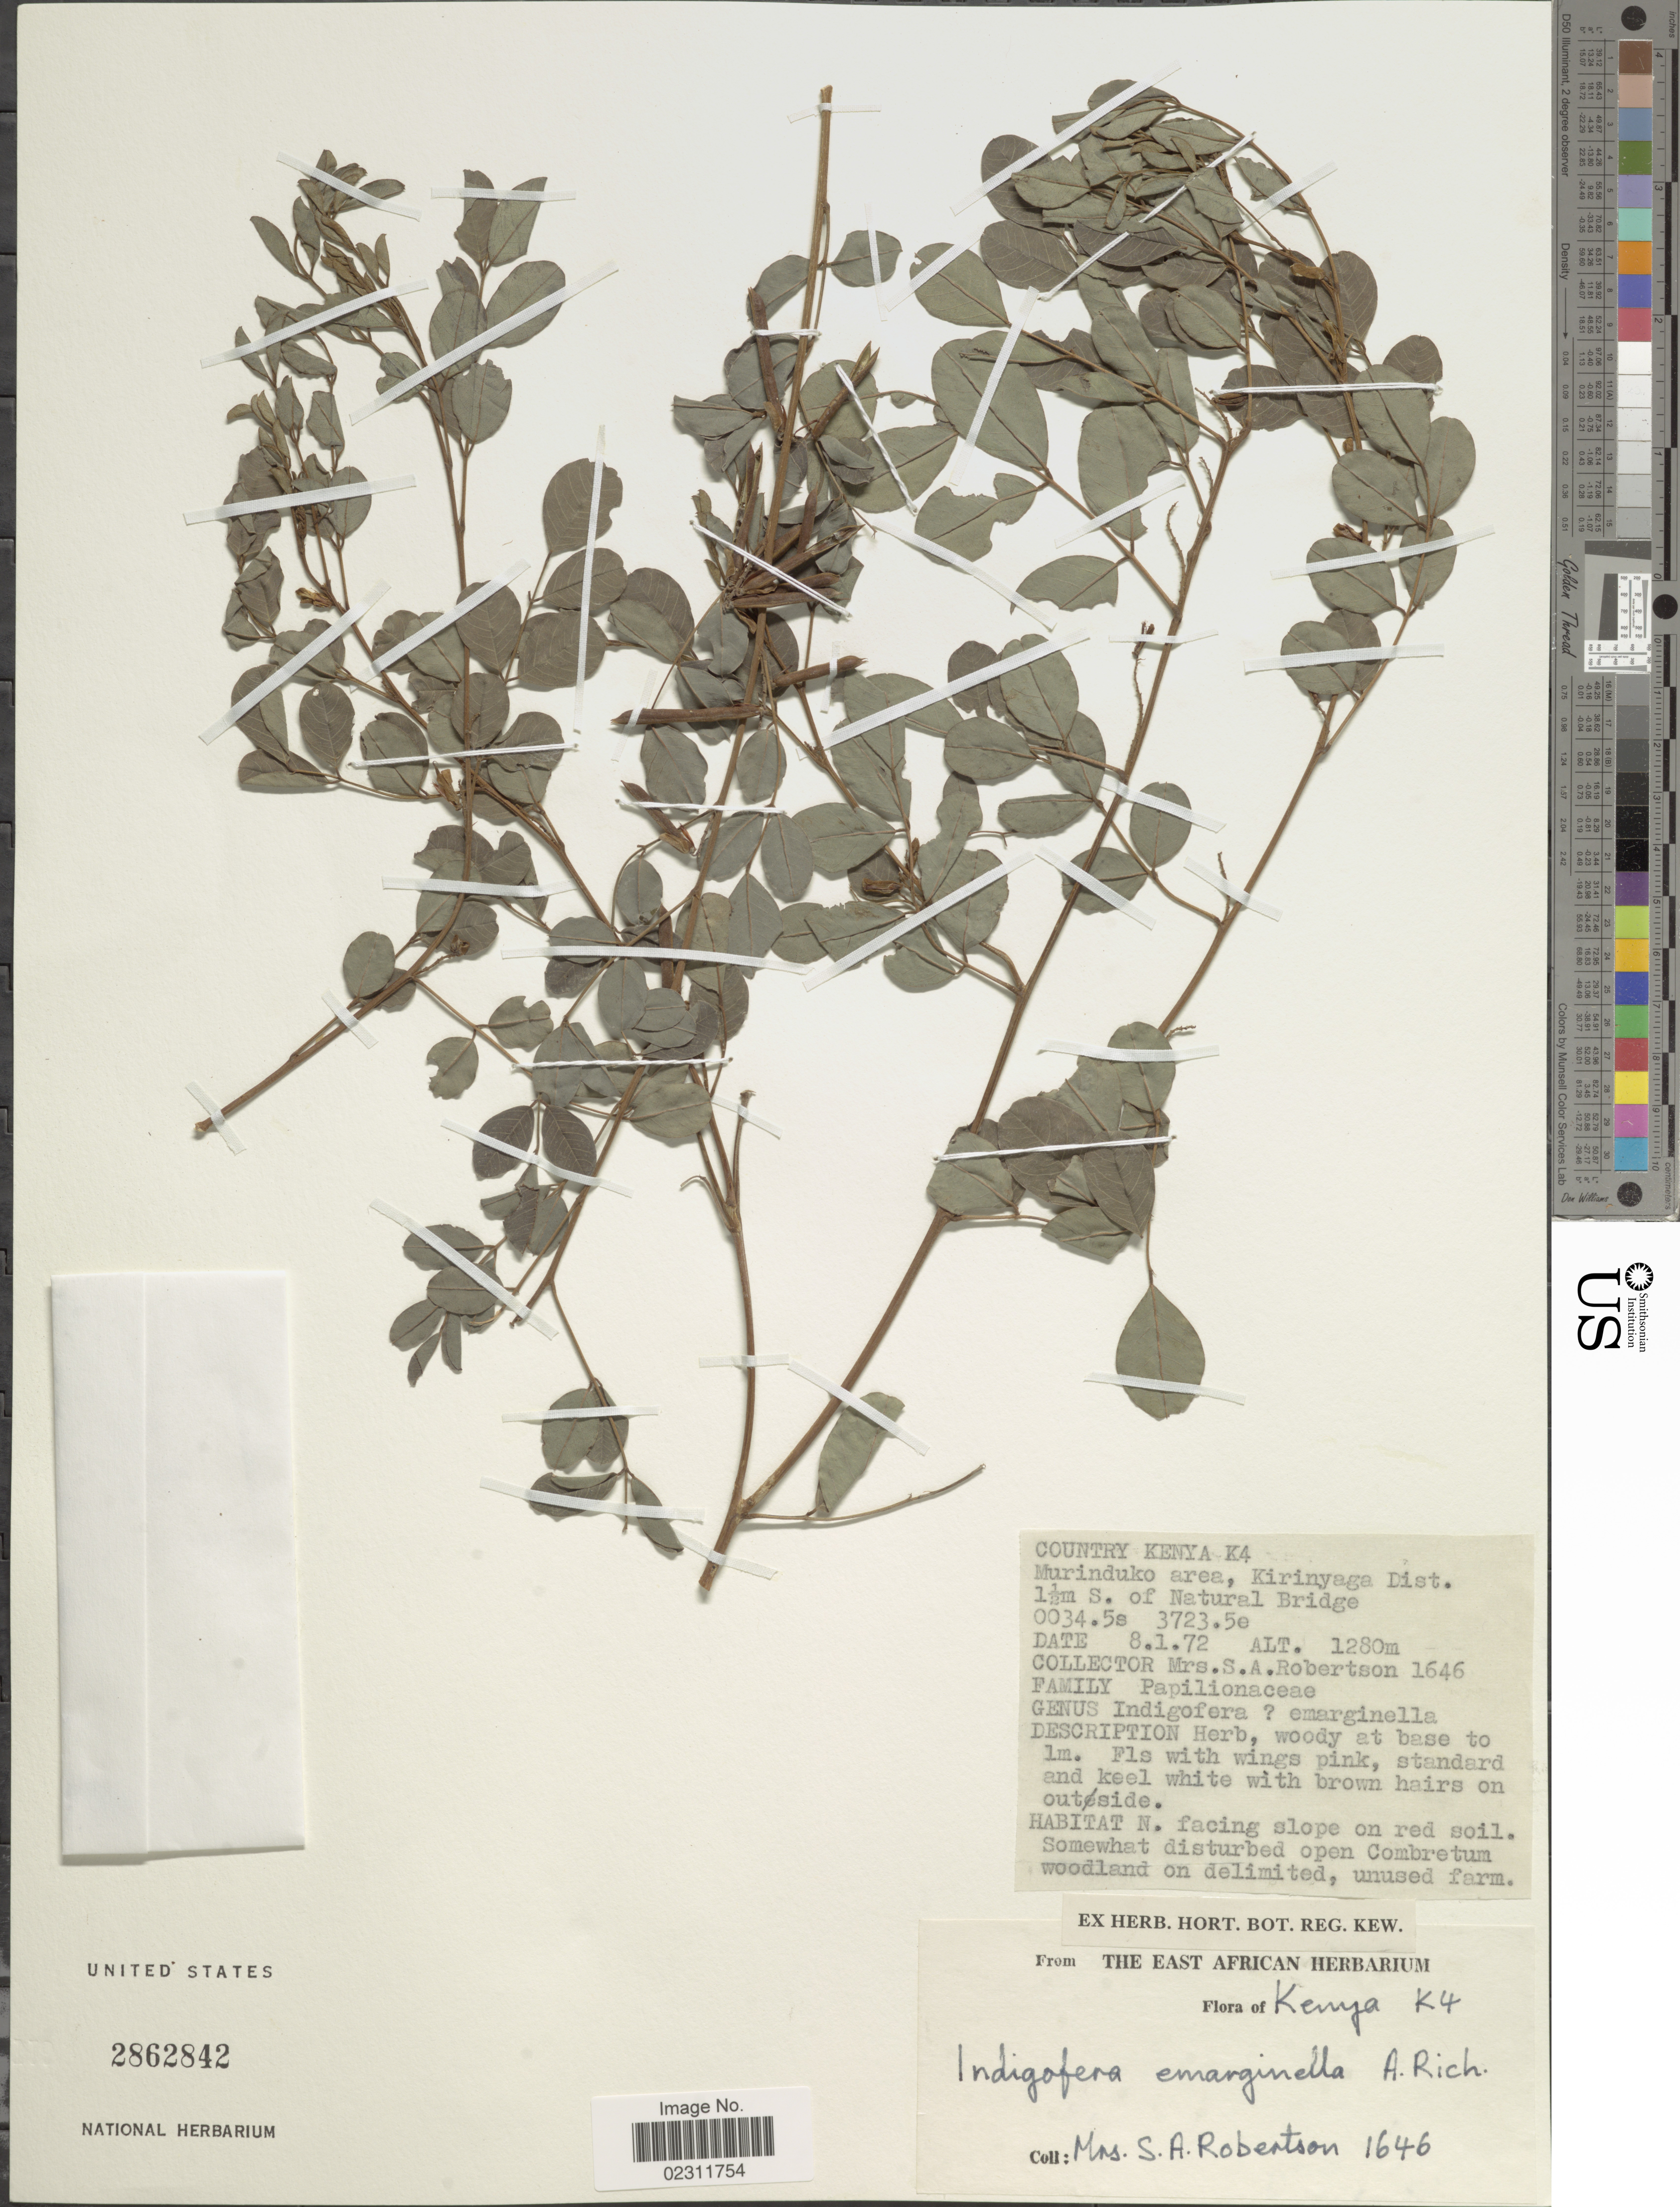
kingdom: Plantae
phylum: Tracheophyta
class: Magnoliopsida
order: Fabales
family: Fabaceae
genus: Indigofera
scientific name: Indigofera emarginella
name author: Steud. ex A. Rich.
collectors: S. Robertson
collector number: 1646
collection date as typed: Transcribed d/m/y: 8/1/72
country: Kenya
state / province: Kirinyaga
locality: Kenya K4, Murinduko area, 1½ S of Natural Bridge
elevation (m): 1280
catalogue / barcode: US 2862842